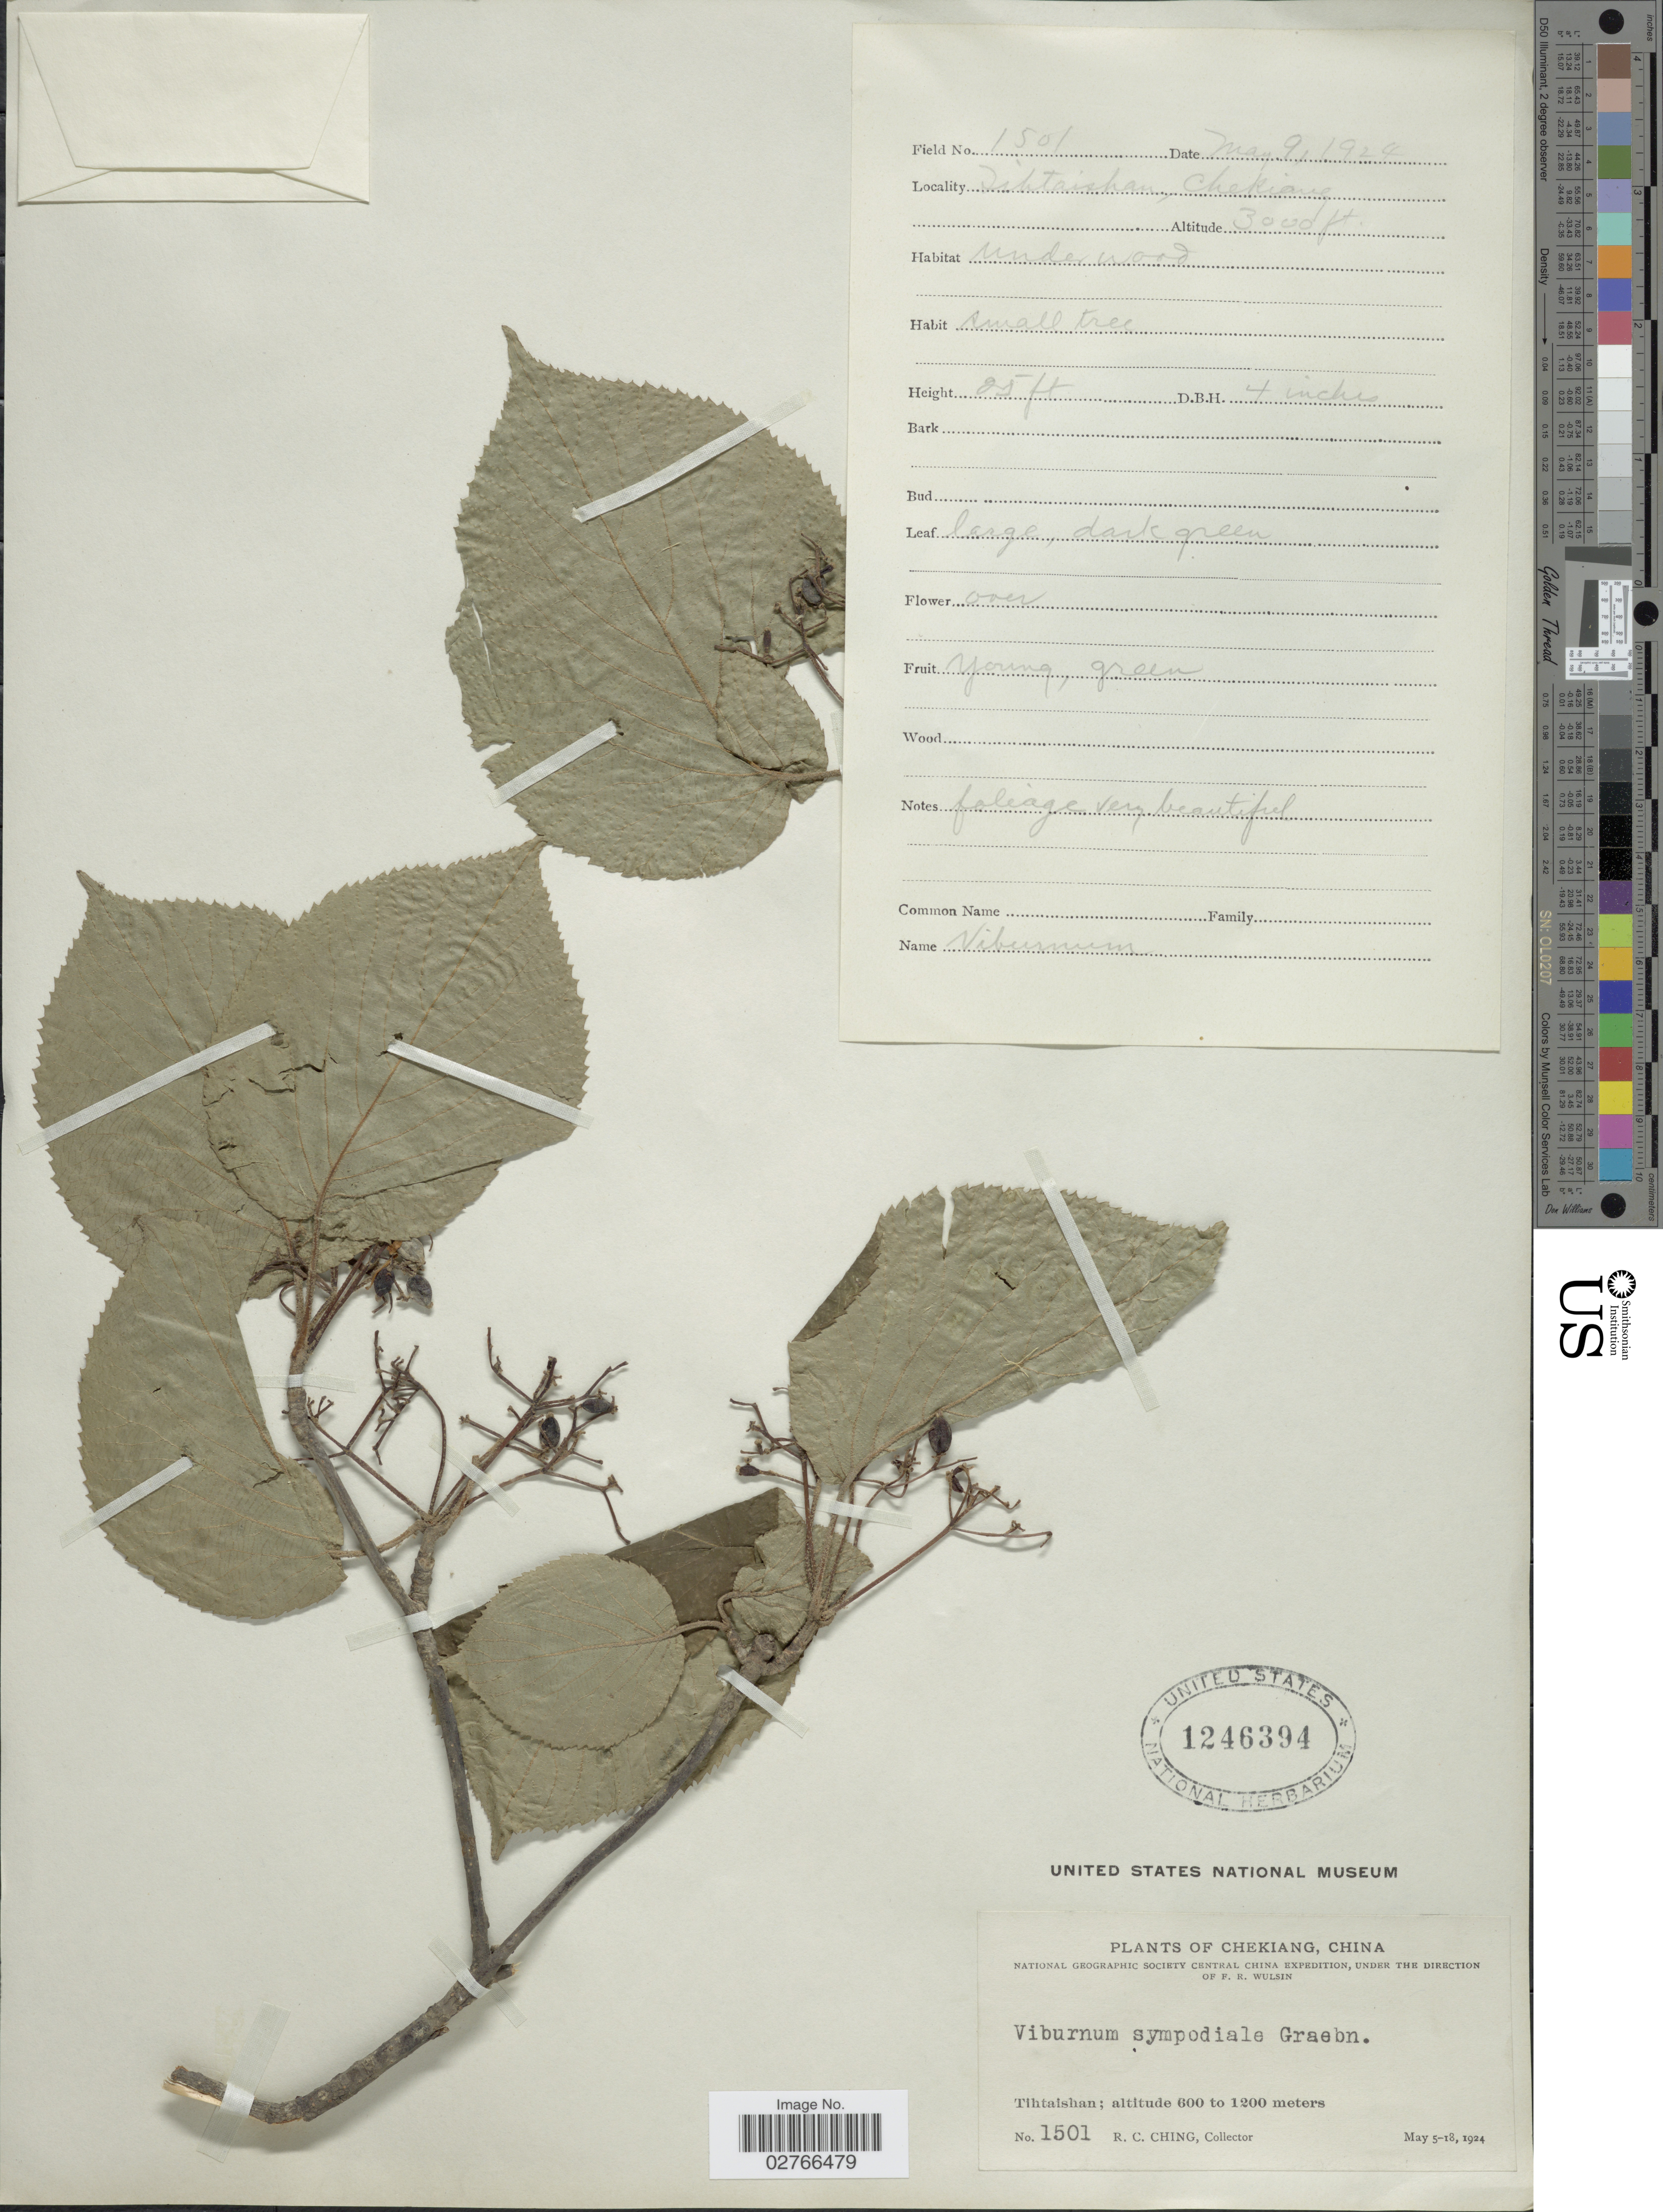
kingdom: Plantae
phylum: Tracheophyta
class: Magnoliopsida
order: Dipsacales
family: Viburnaceae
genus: Viburnum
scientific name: Viburnum sympodiale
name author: Graebn.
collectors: R. C. Ching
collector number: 1501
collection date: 1924-05-09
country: China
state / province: Zhejiang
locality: Chekiang, Tihtaishan.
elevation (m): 914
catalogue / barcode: US 1246394